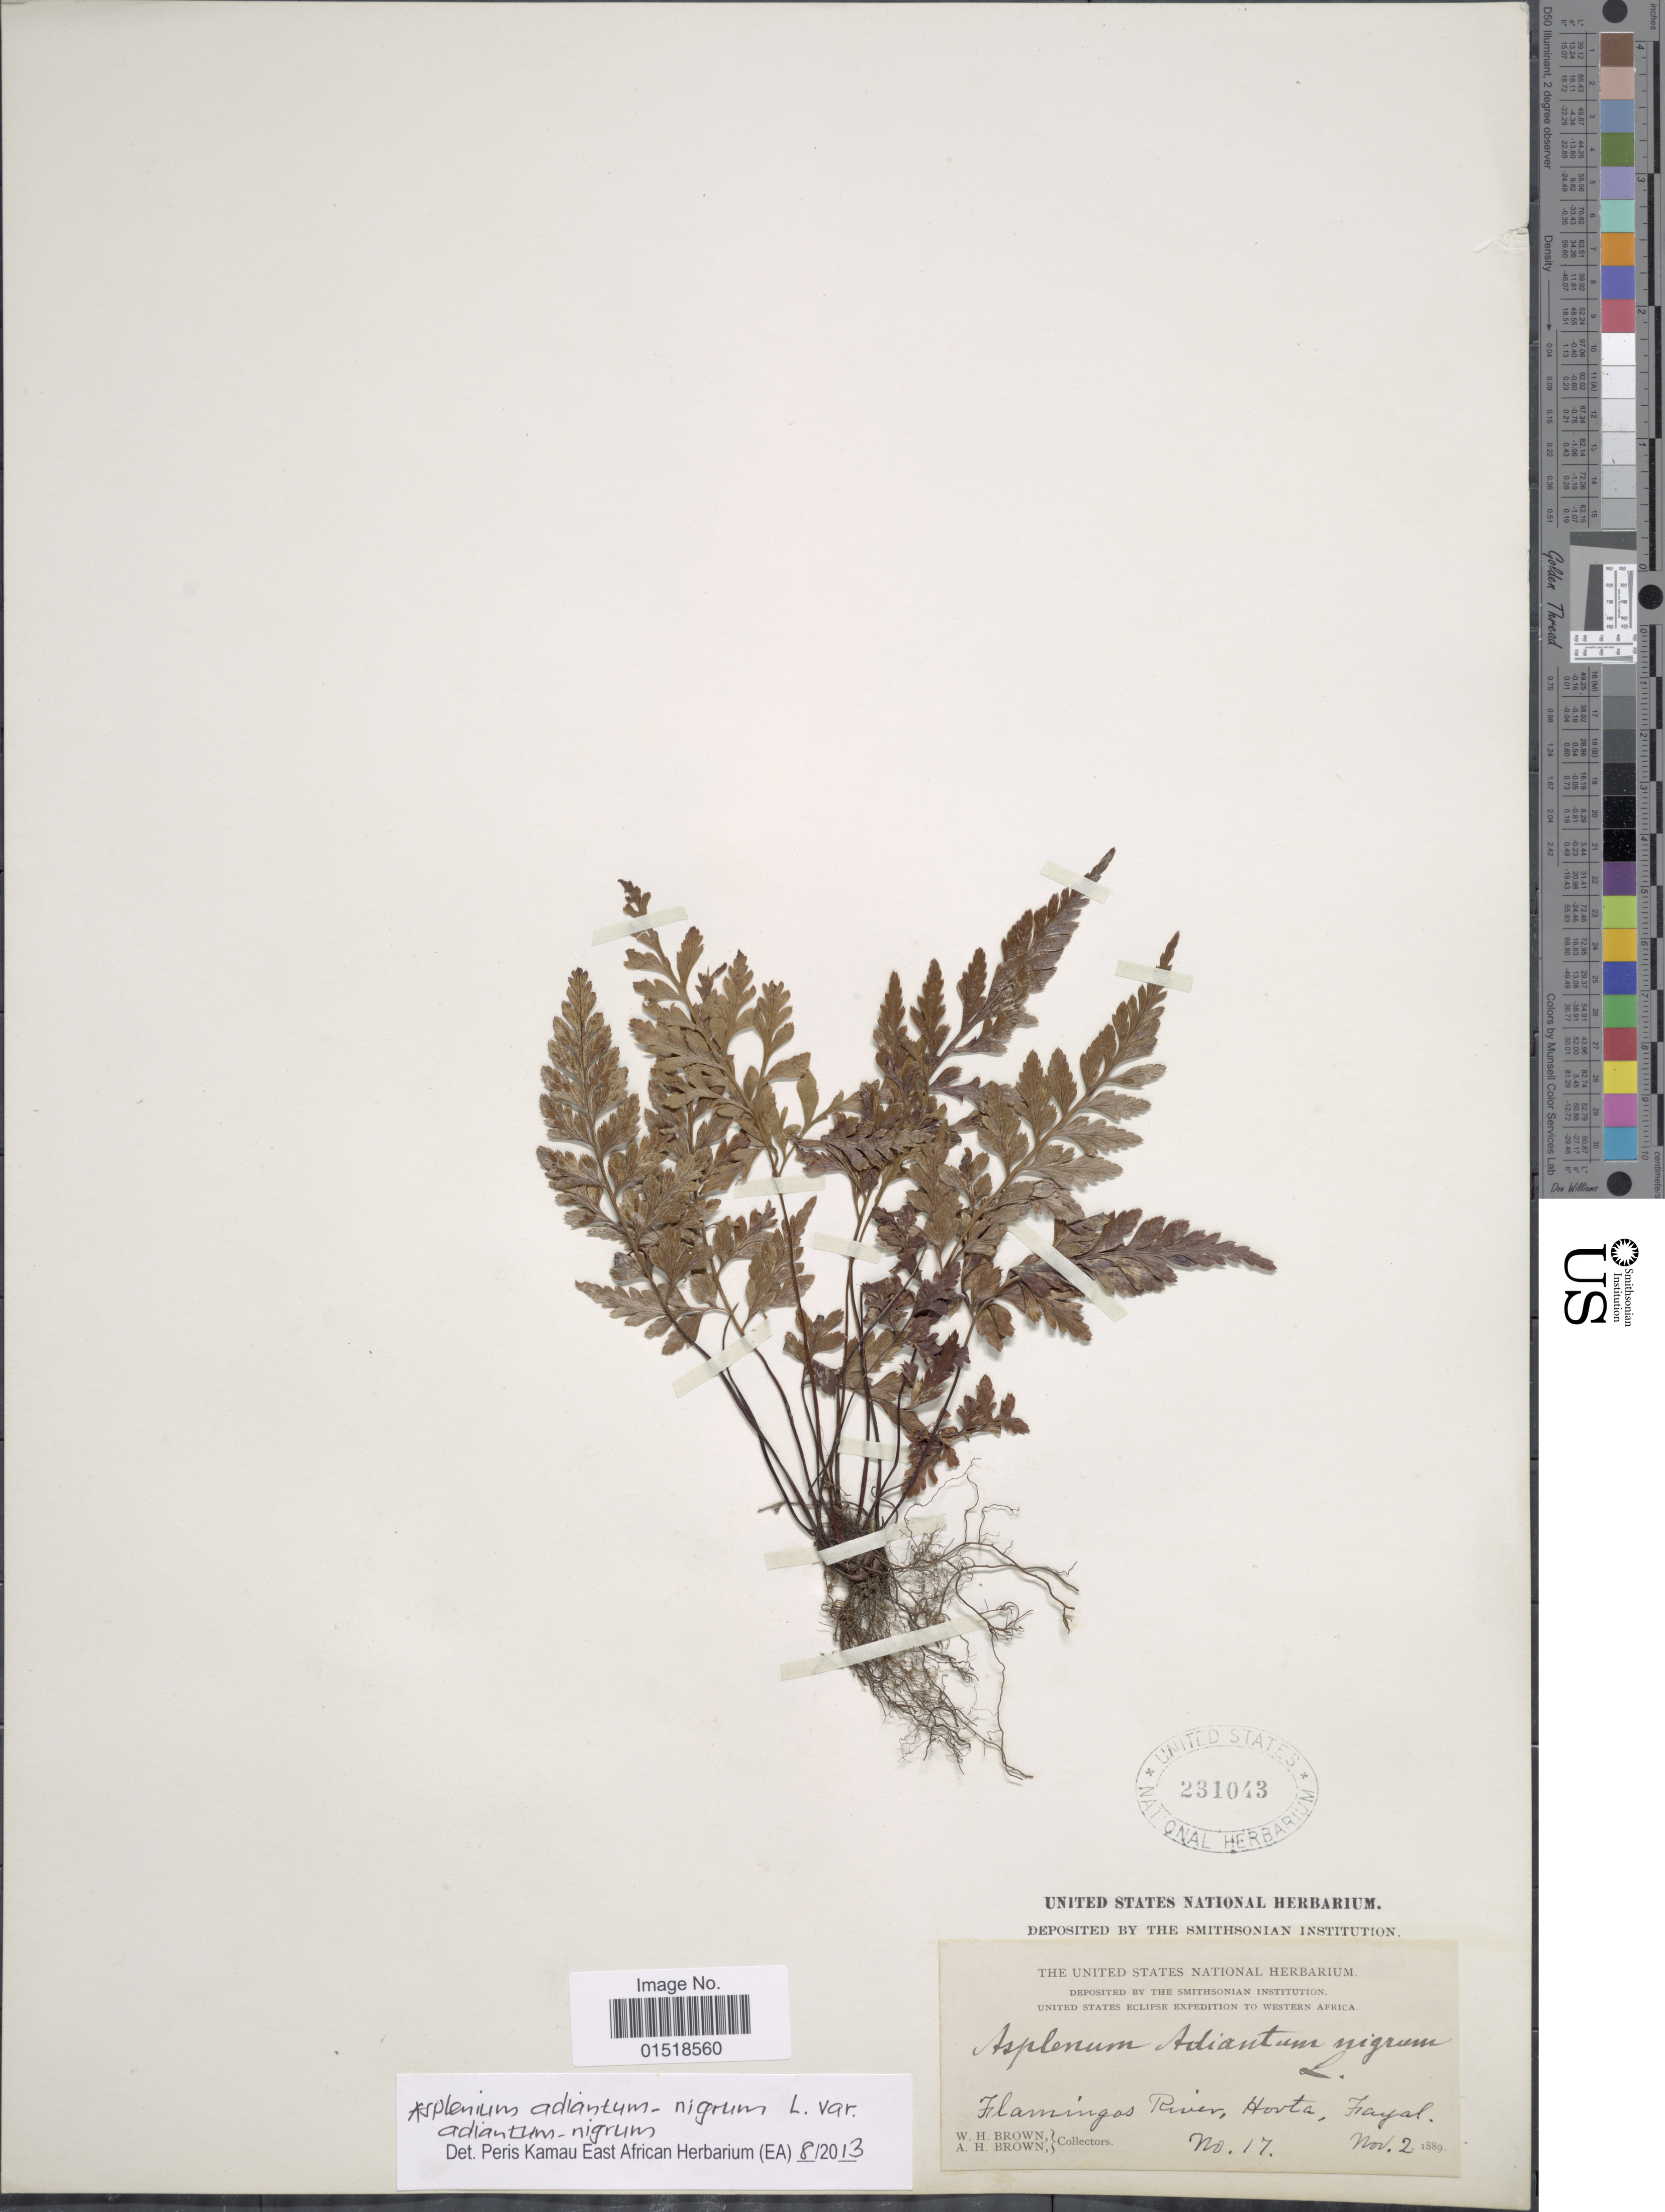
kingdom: Plantae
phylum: Tracheophyta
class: Polypodiopsida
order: Polypodiales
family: Aspleniaceae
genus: Asplenium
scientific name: Asplenium adiantum-nigrum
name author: L.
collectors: W. H. Brown & A. H. Brown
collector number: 17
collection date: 1889-11-02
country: Portugal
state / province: Azores (Aut. Reg.)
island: Faial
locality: Flamingos River, Horta, Fayal.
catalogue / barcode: US 231043